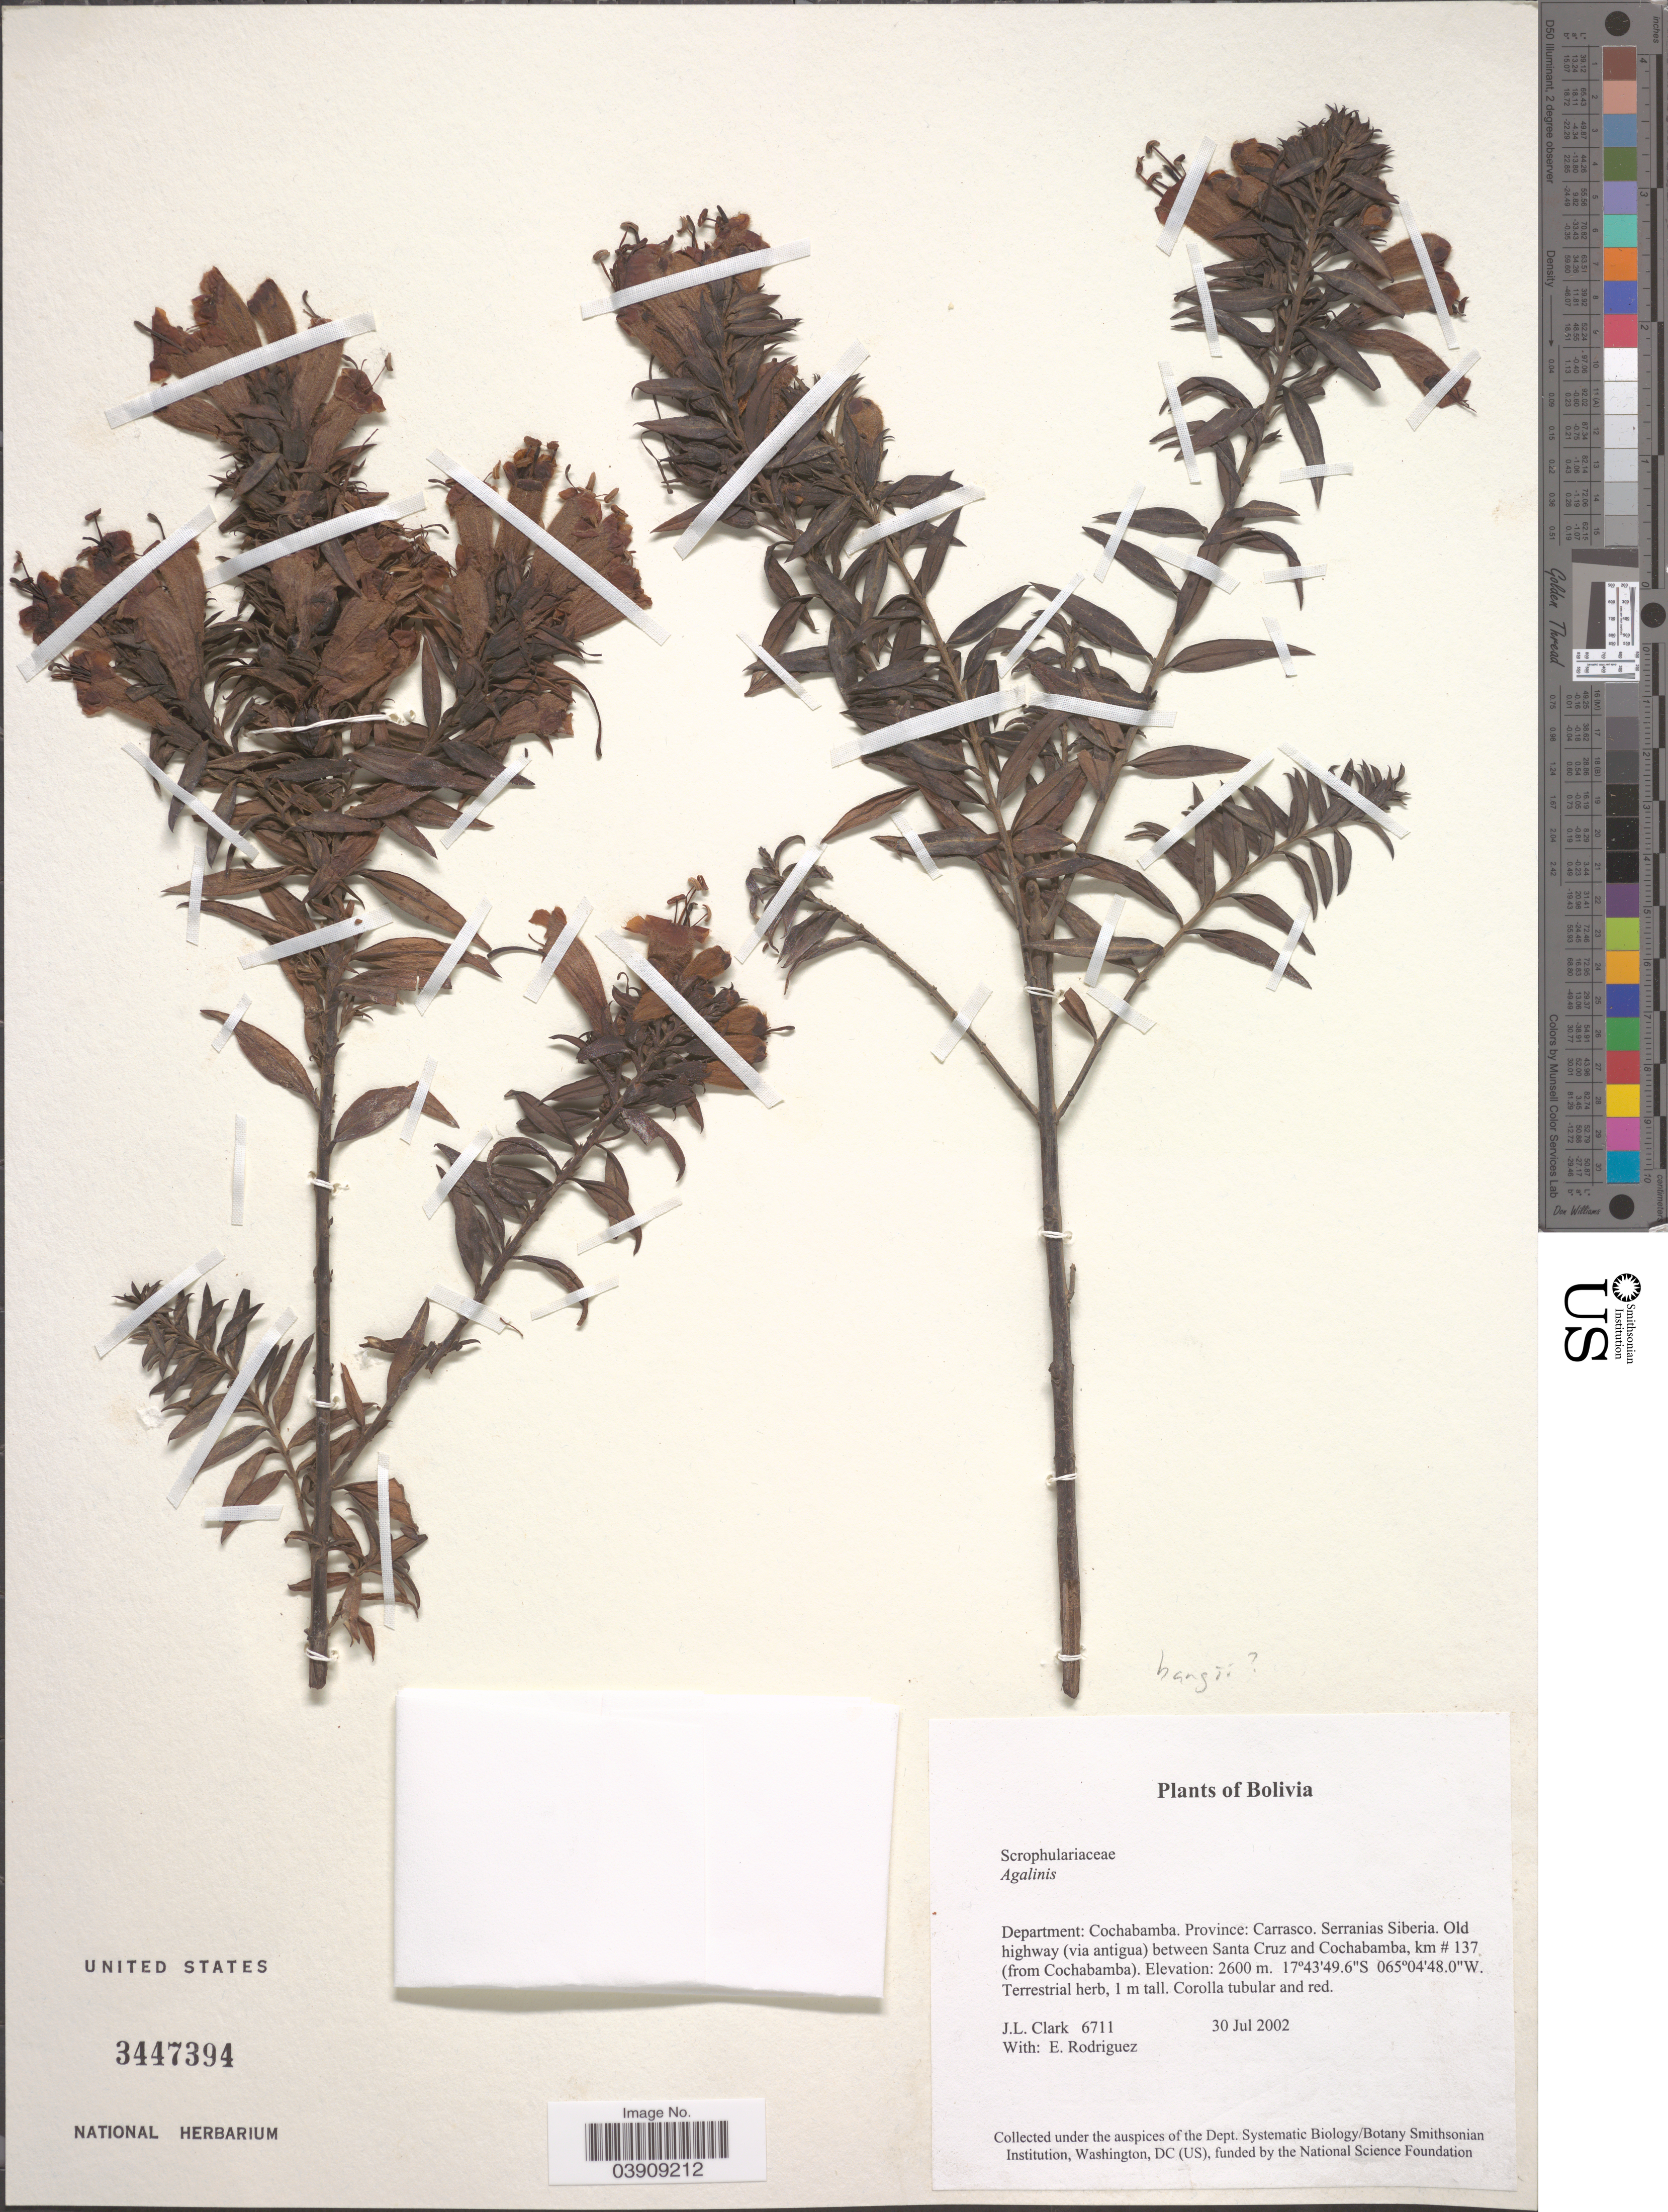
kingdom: Plantae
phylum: Tracheophyta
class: Magnoliopsida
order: Lamiales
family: Orobanchaceae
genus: Agalinis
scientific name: Agalinis sp.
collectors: J. L. Clark & E. Rodriguez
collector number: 6711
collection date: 2002-07-30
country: Bolivia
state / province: Cochabamba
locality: Department: Cochabamba. Province: Carrasco. Serranias Siberia. Old highway (via antigua) between Santa Cruz and Cochabamba, km #137 (from Cochabamba).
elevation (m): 2600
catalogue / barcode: US 3447394